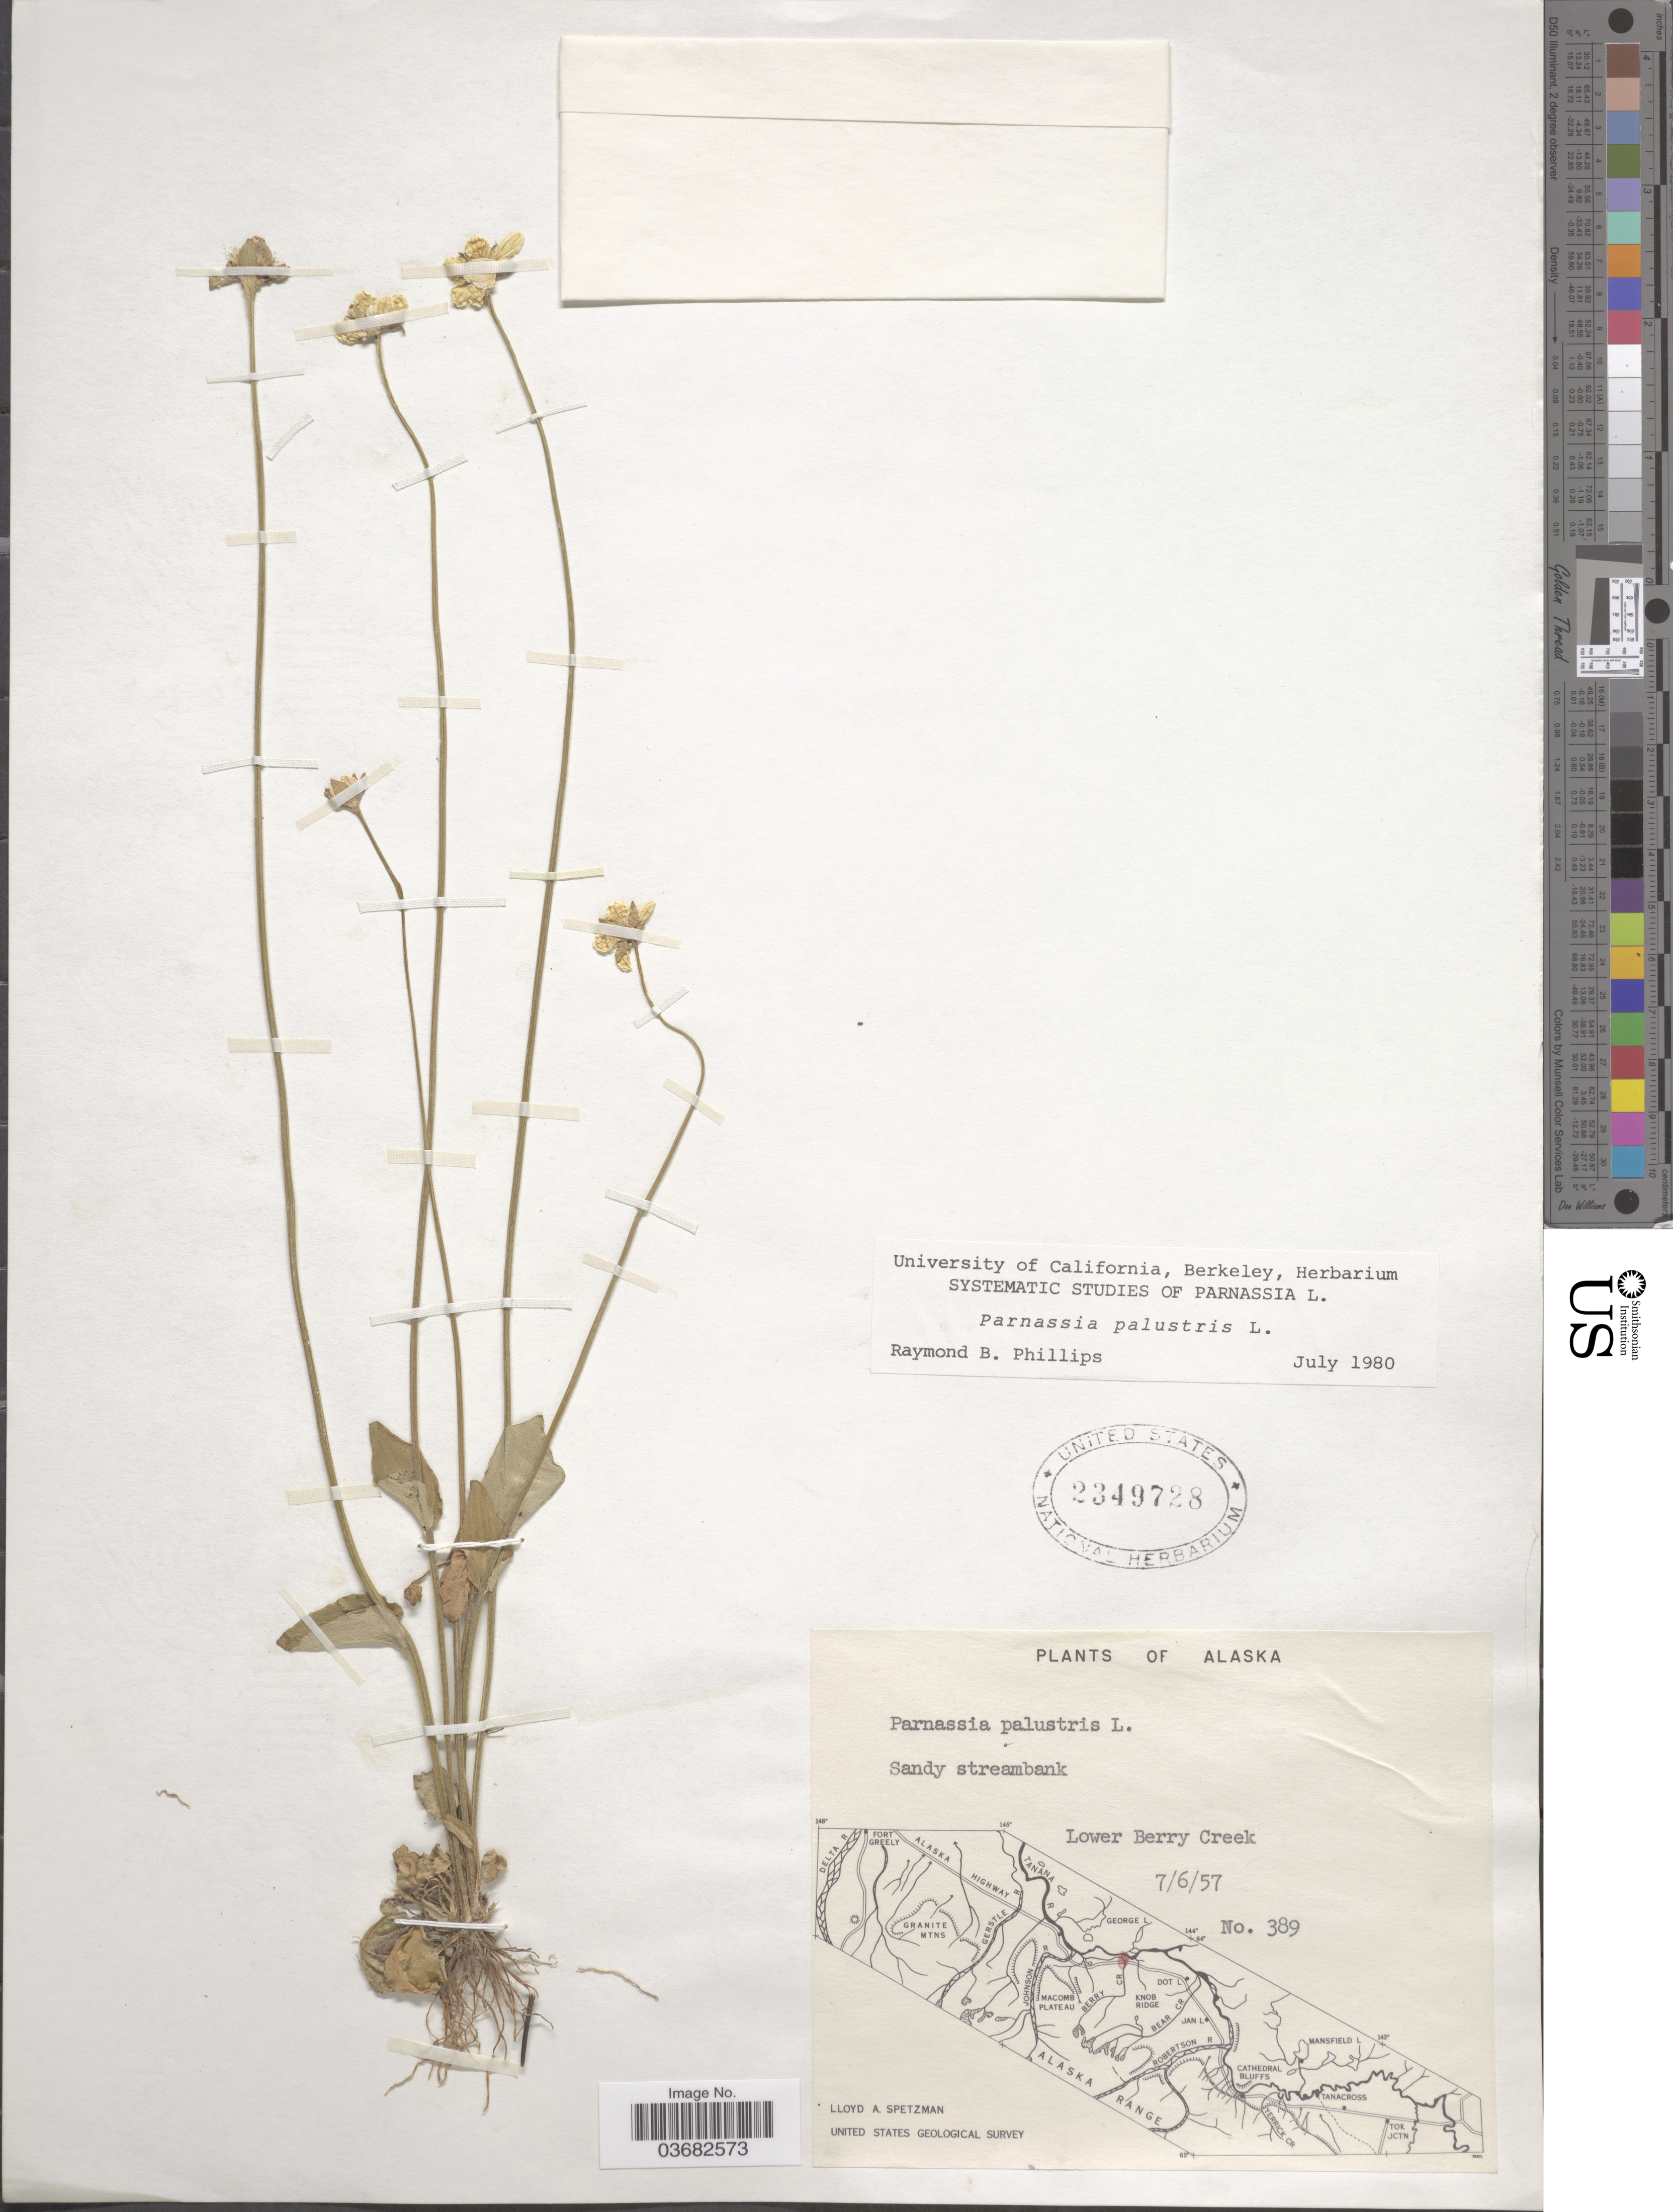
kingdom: Plantae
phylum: Tracheophyta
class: Magnoliopsida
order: Celastrales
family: Parnassiaceae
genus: Parnassia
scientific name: Parnassia palustris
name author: L.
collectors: L. Spetzman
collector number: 389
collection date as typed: Transcribed d/m/y: 6/7/57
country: United States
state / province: Alaska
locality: Lower Berry Creek. Geological Survey.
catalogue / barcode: US 2349728